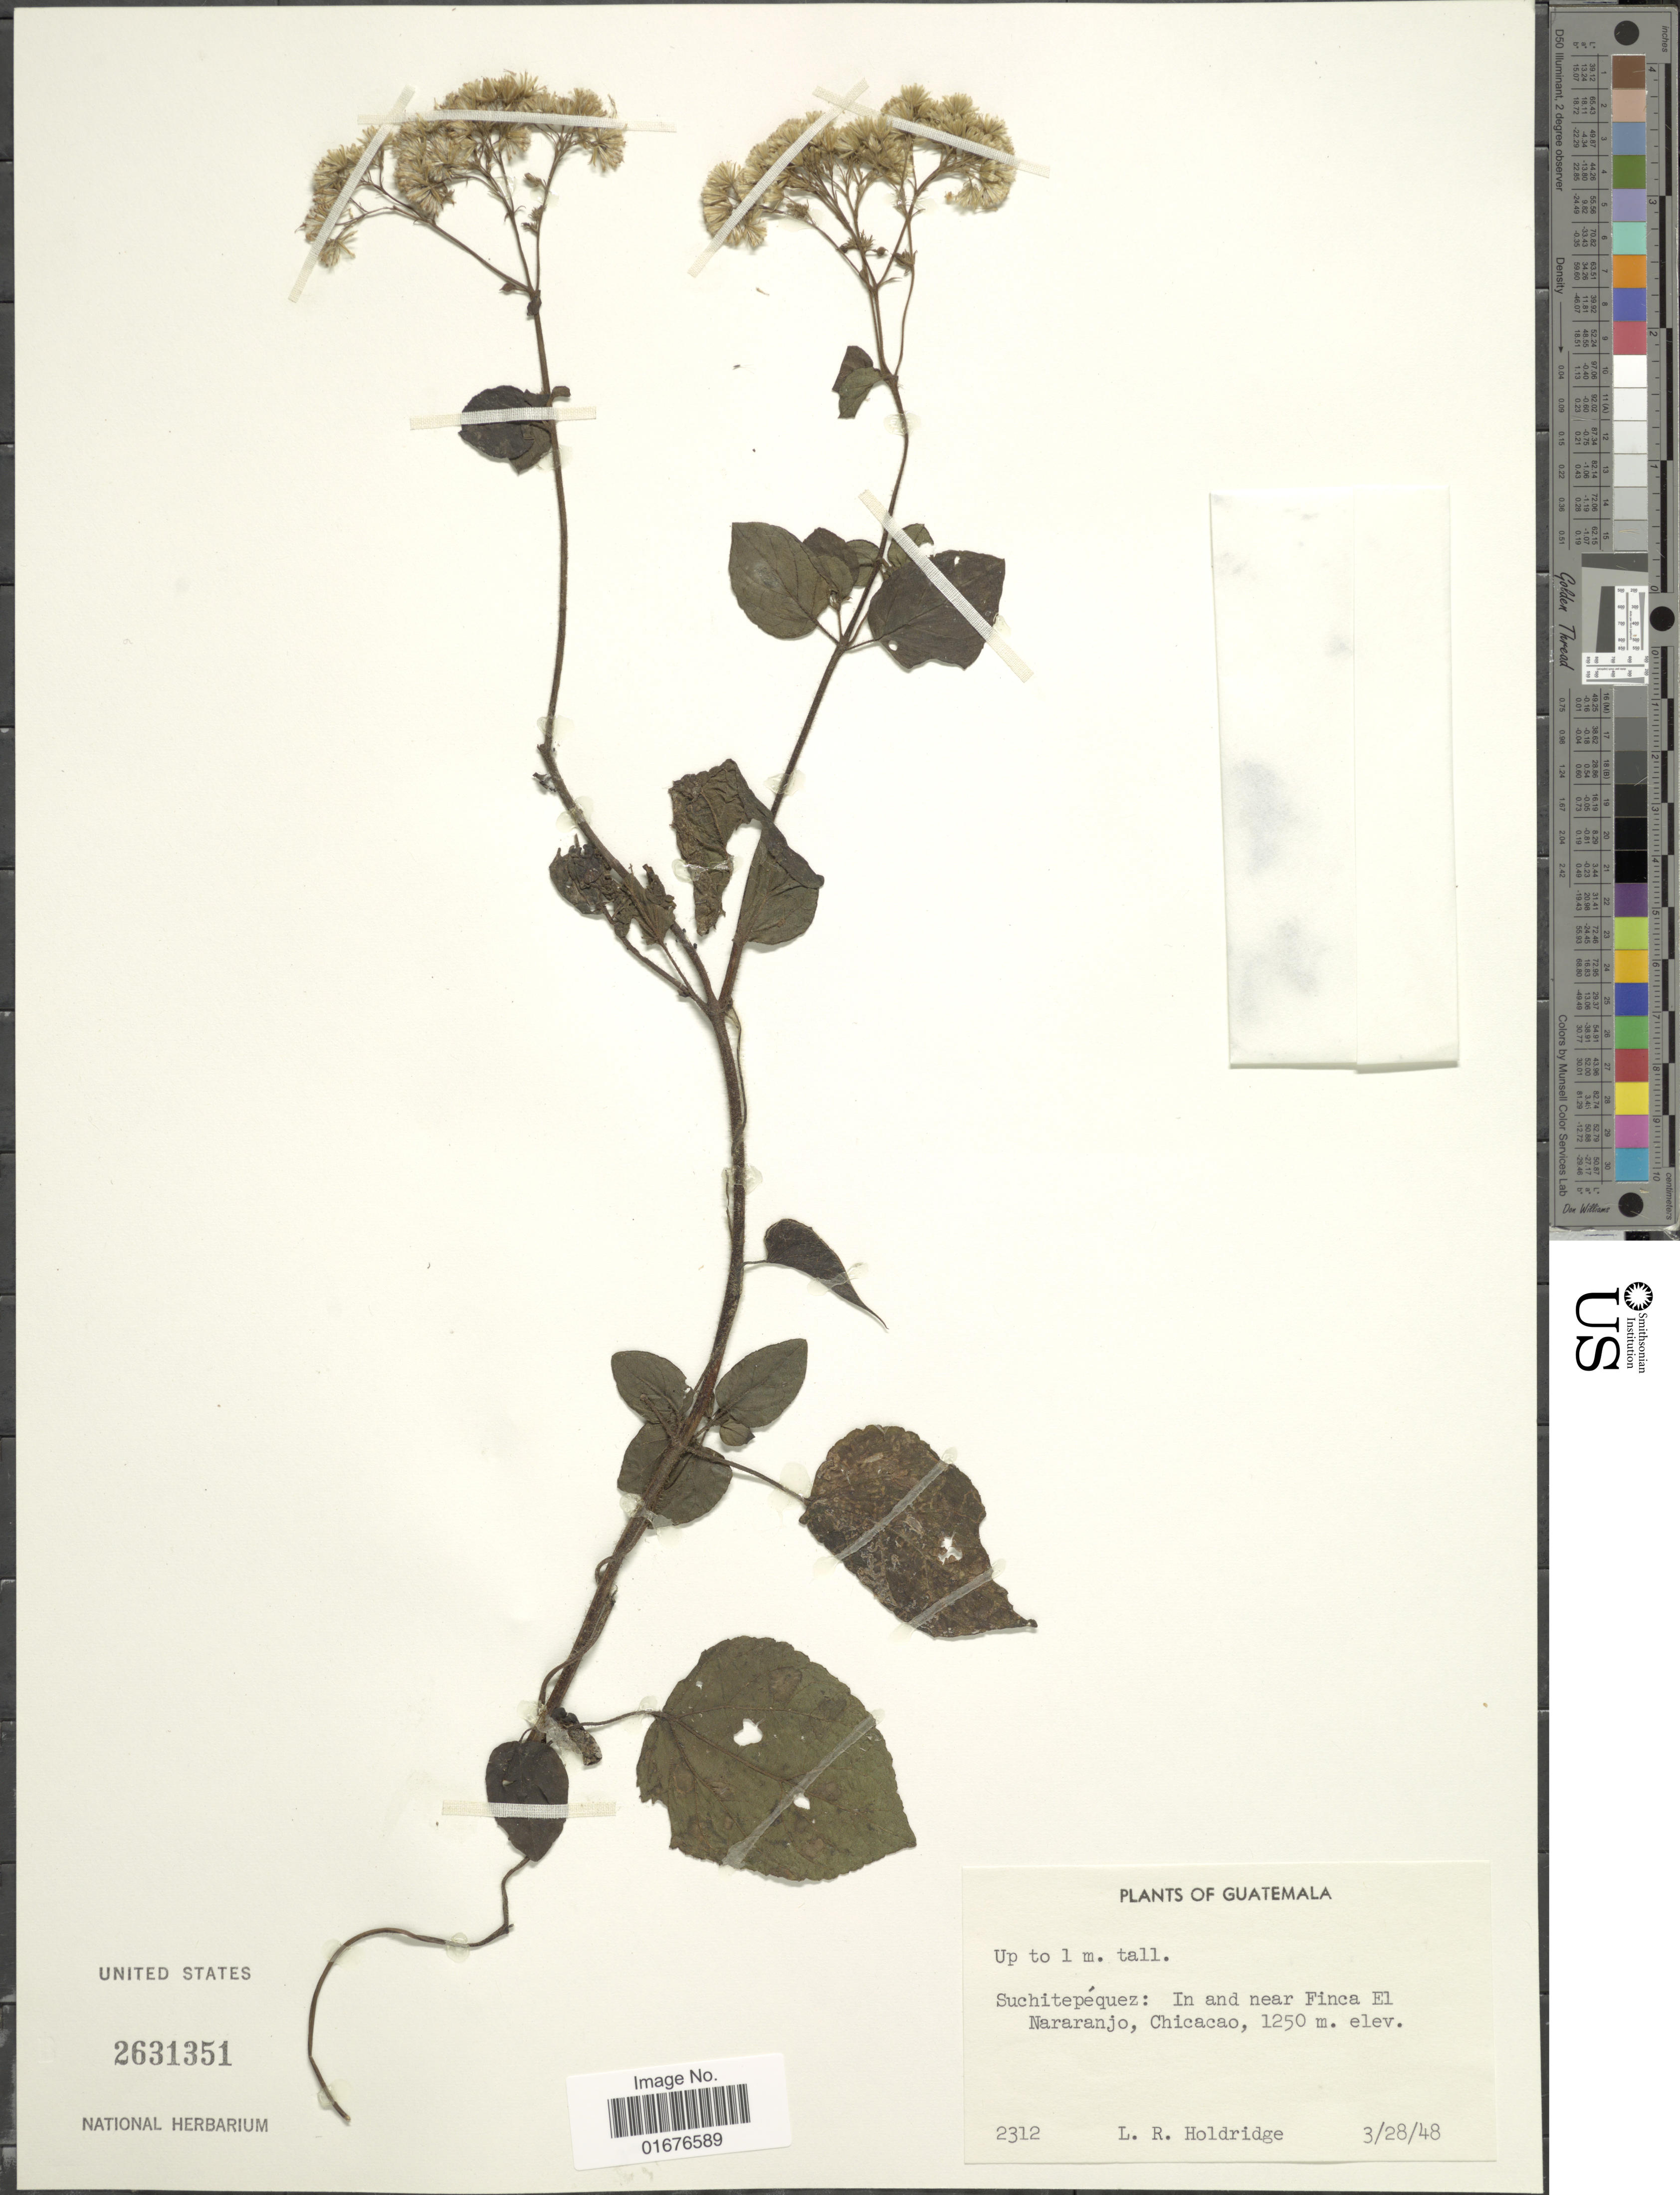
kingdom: Plantae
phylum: Tracheophyta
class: Magnoliopsida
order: Asterales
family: Asteraceae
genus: Ageratina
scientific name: Ageratina pichinchensis var. bustamenta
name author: (DC.) R.M. King & H. Rob.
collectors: L. Holdridge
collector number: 2312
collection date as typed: Transcribed d/m/y: 28/3/48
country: Guatemala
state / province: Suchitepéquez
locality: In and near Finca El Nararanjo, Chicacao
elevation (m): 1250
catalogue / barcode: US 2631351